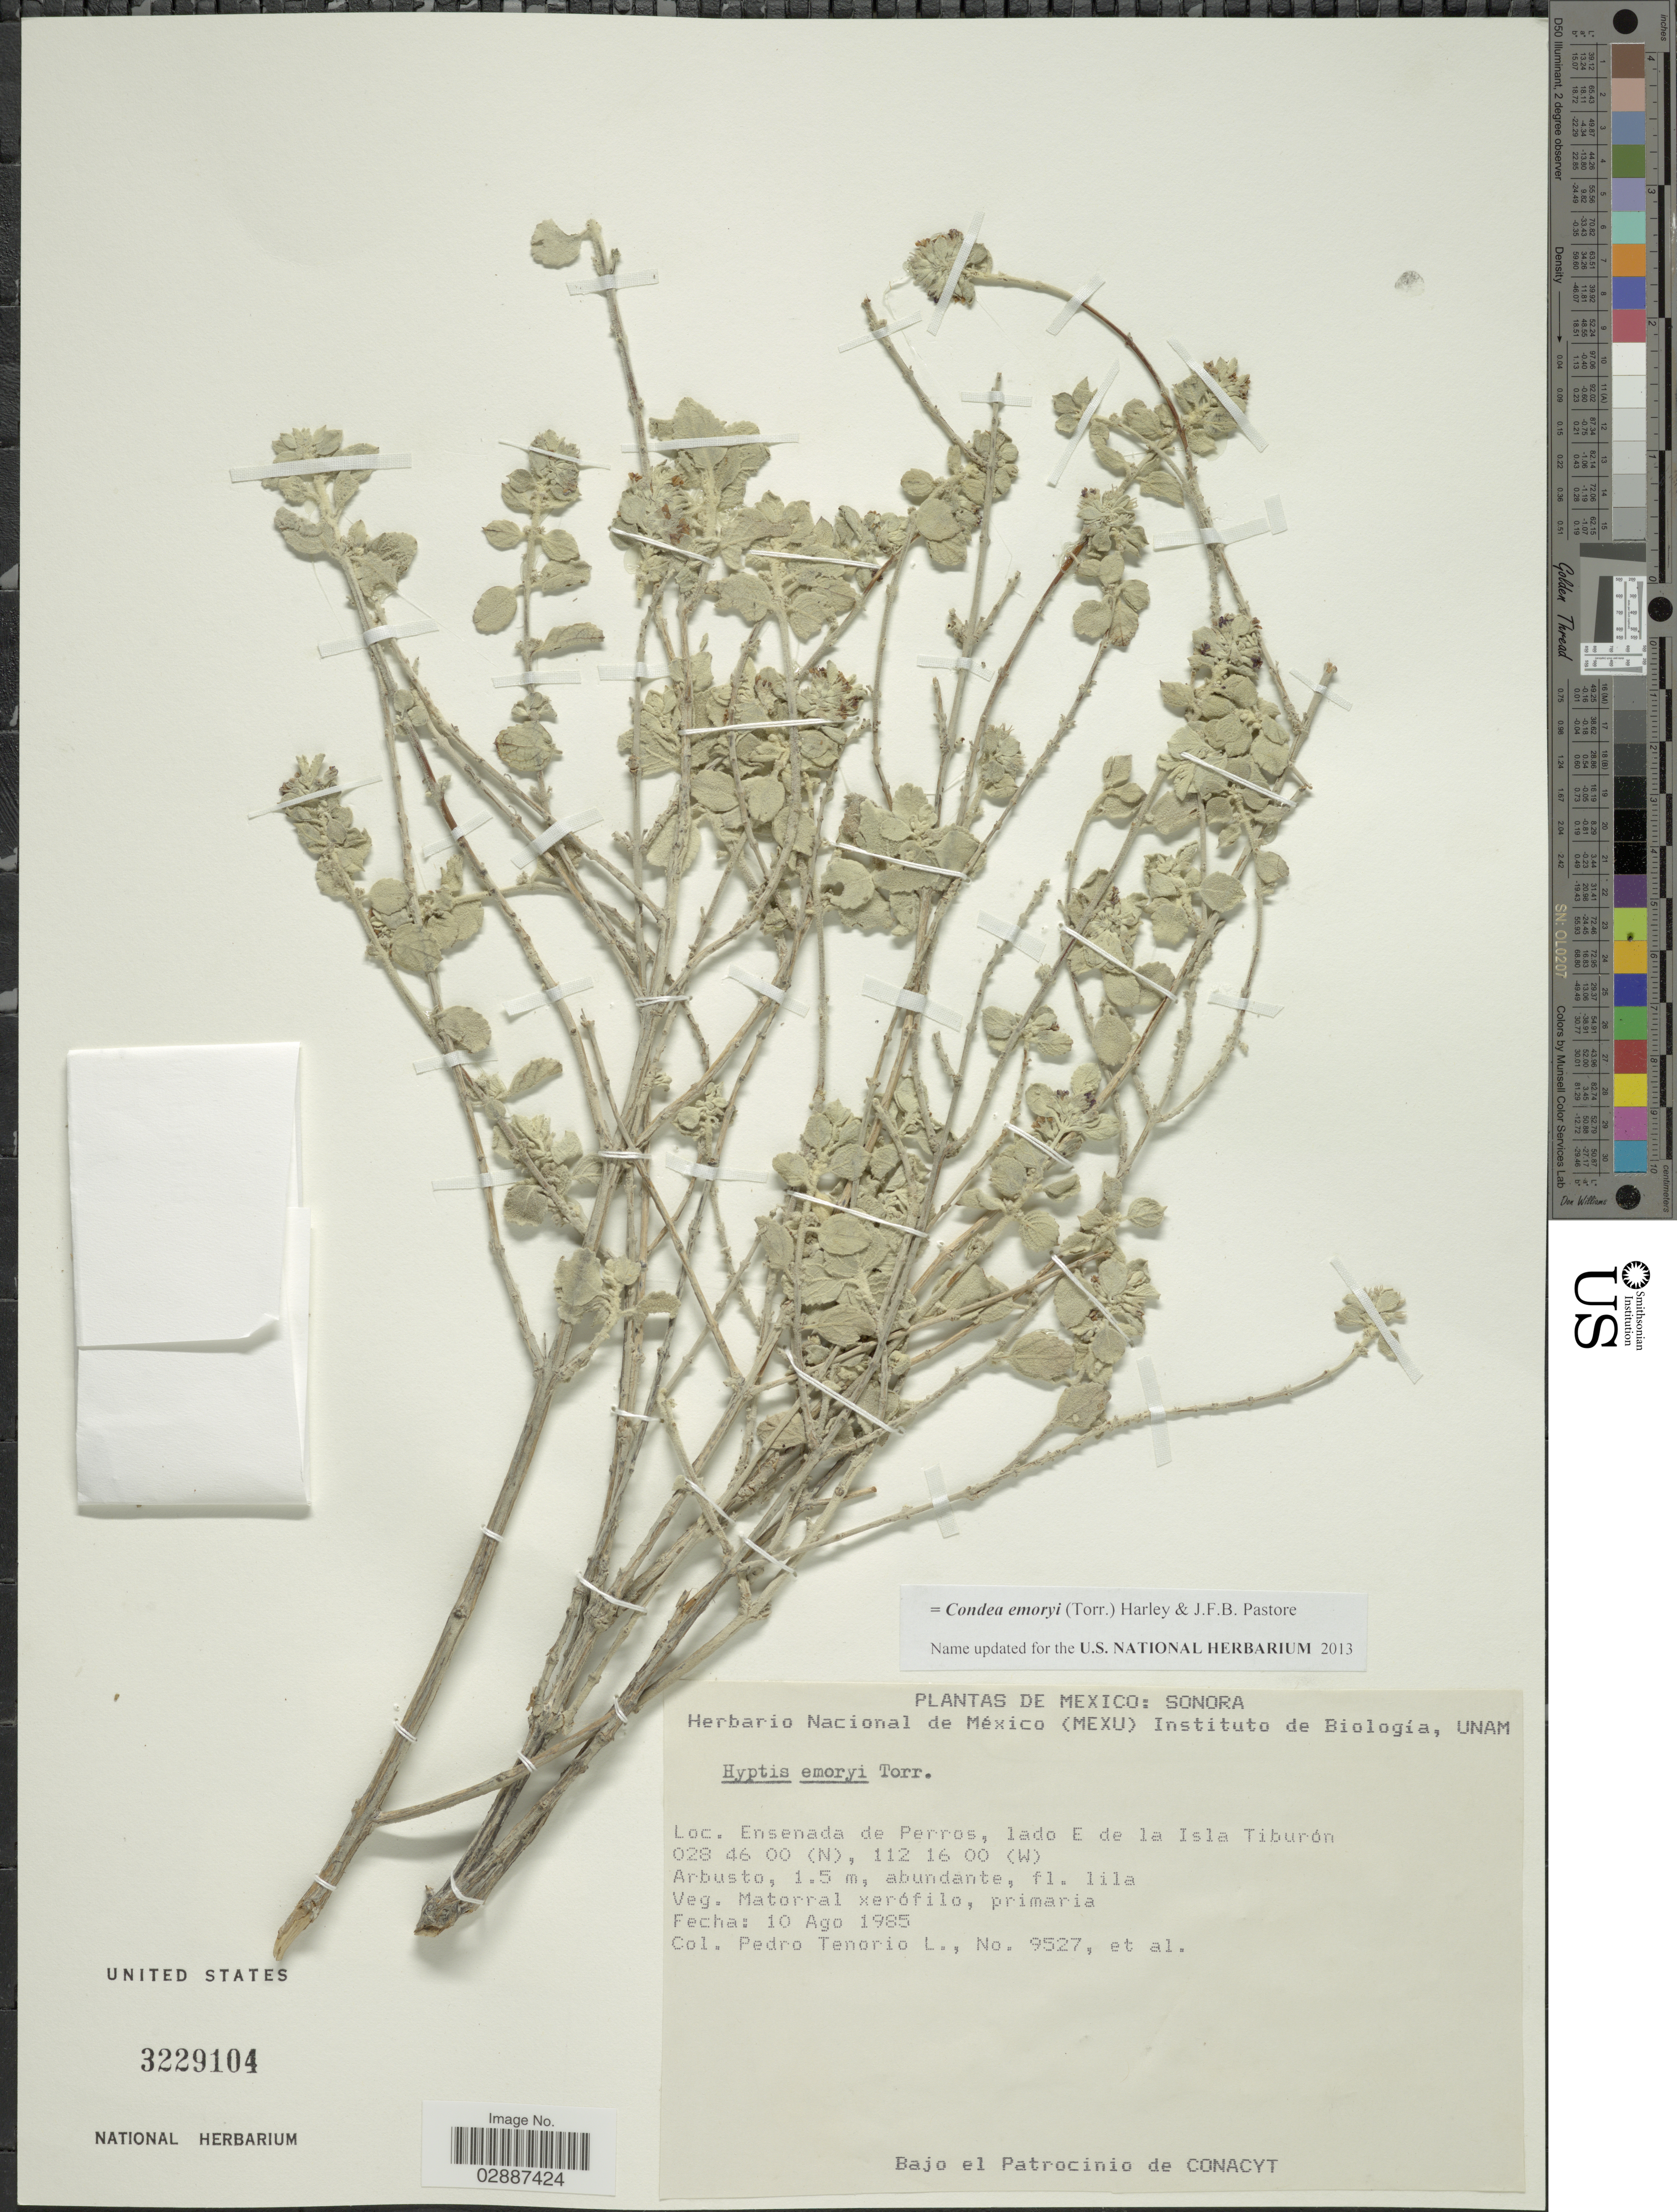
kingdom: Plantae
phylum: Tracheophyta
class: Magnoliopsida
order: Lamiales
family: Lamiaceae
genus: Condea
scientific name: Condea emoryi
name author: (Torr.) Harley & J.F.B. Pastore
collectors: P. Tenorio L. & et al.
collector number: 9527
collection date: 1985-08-10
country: Mexico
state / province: Sonora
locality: Ensenada de Perros, lado e de la Isla Tiburón.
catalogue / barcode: US 3229104